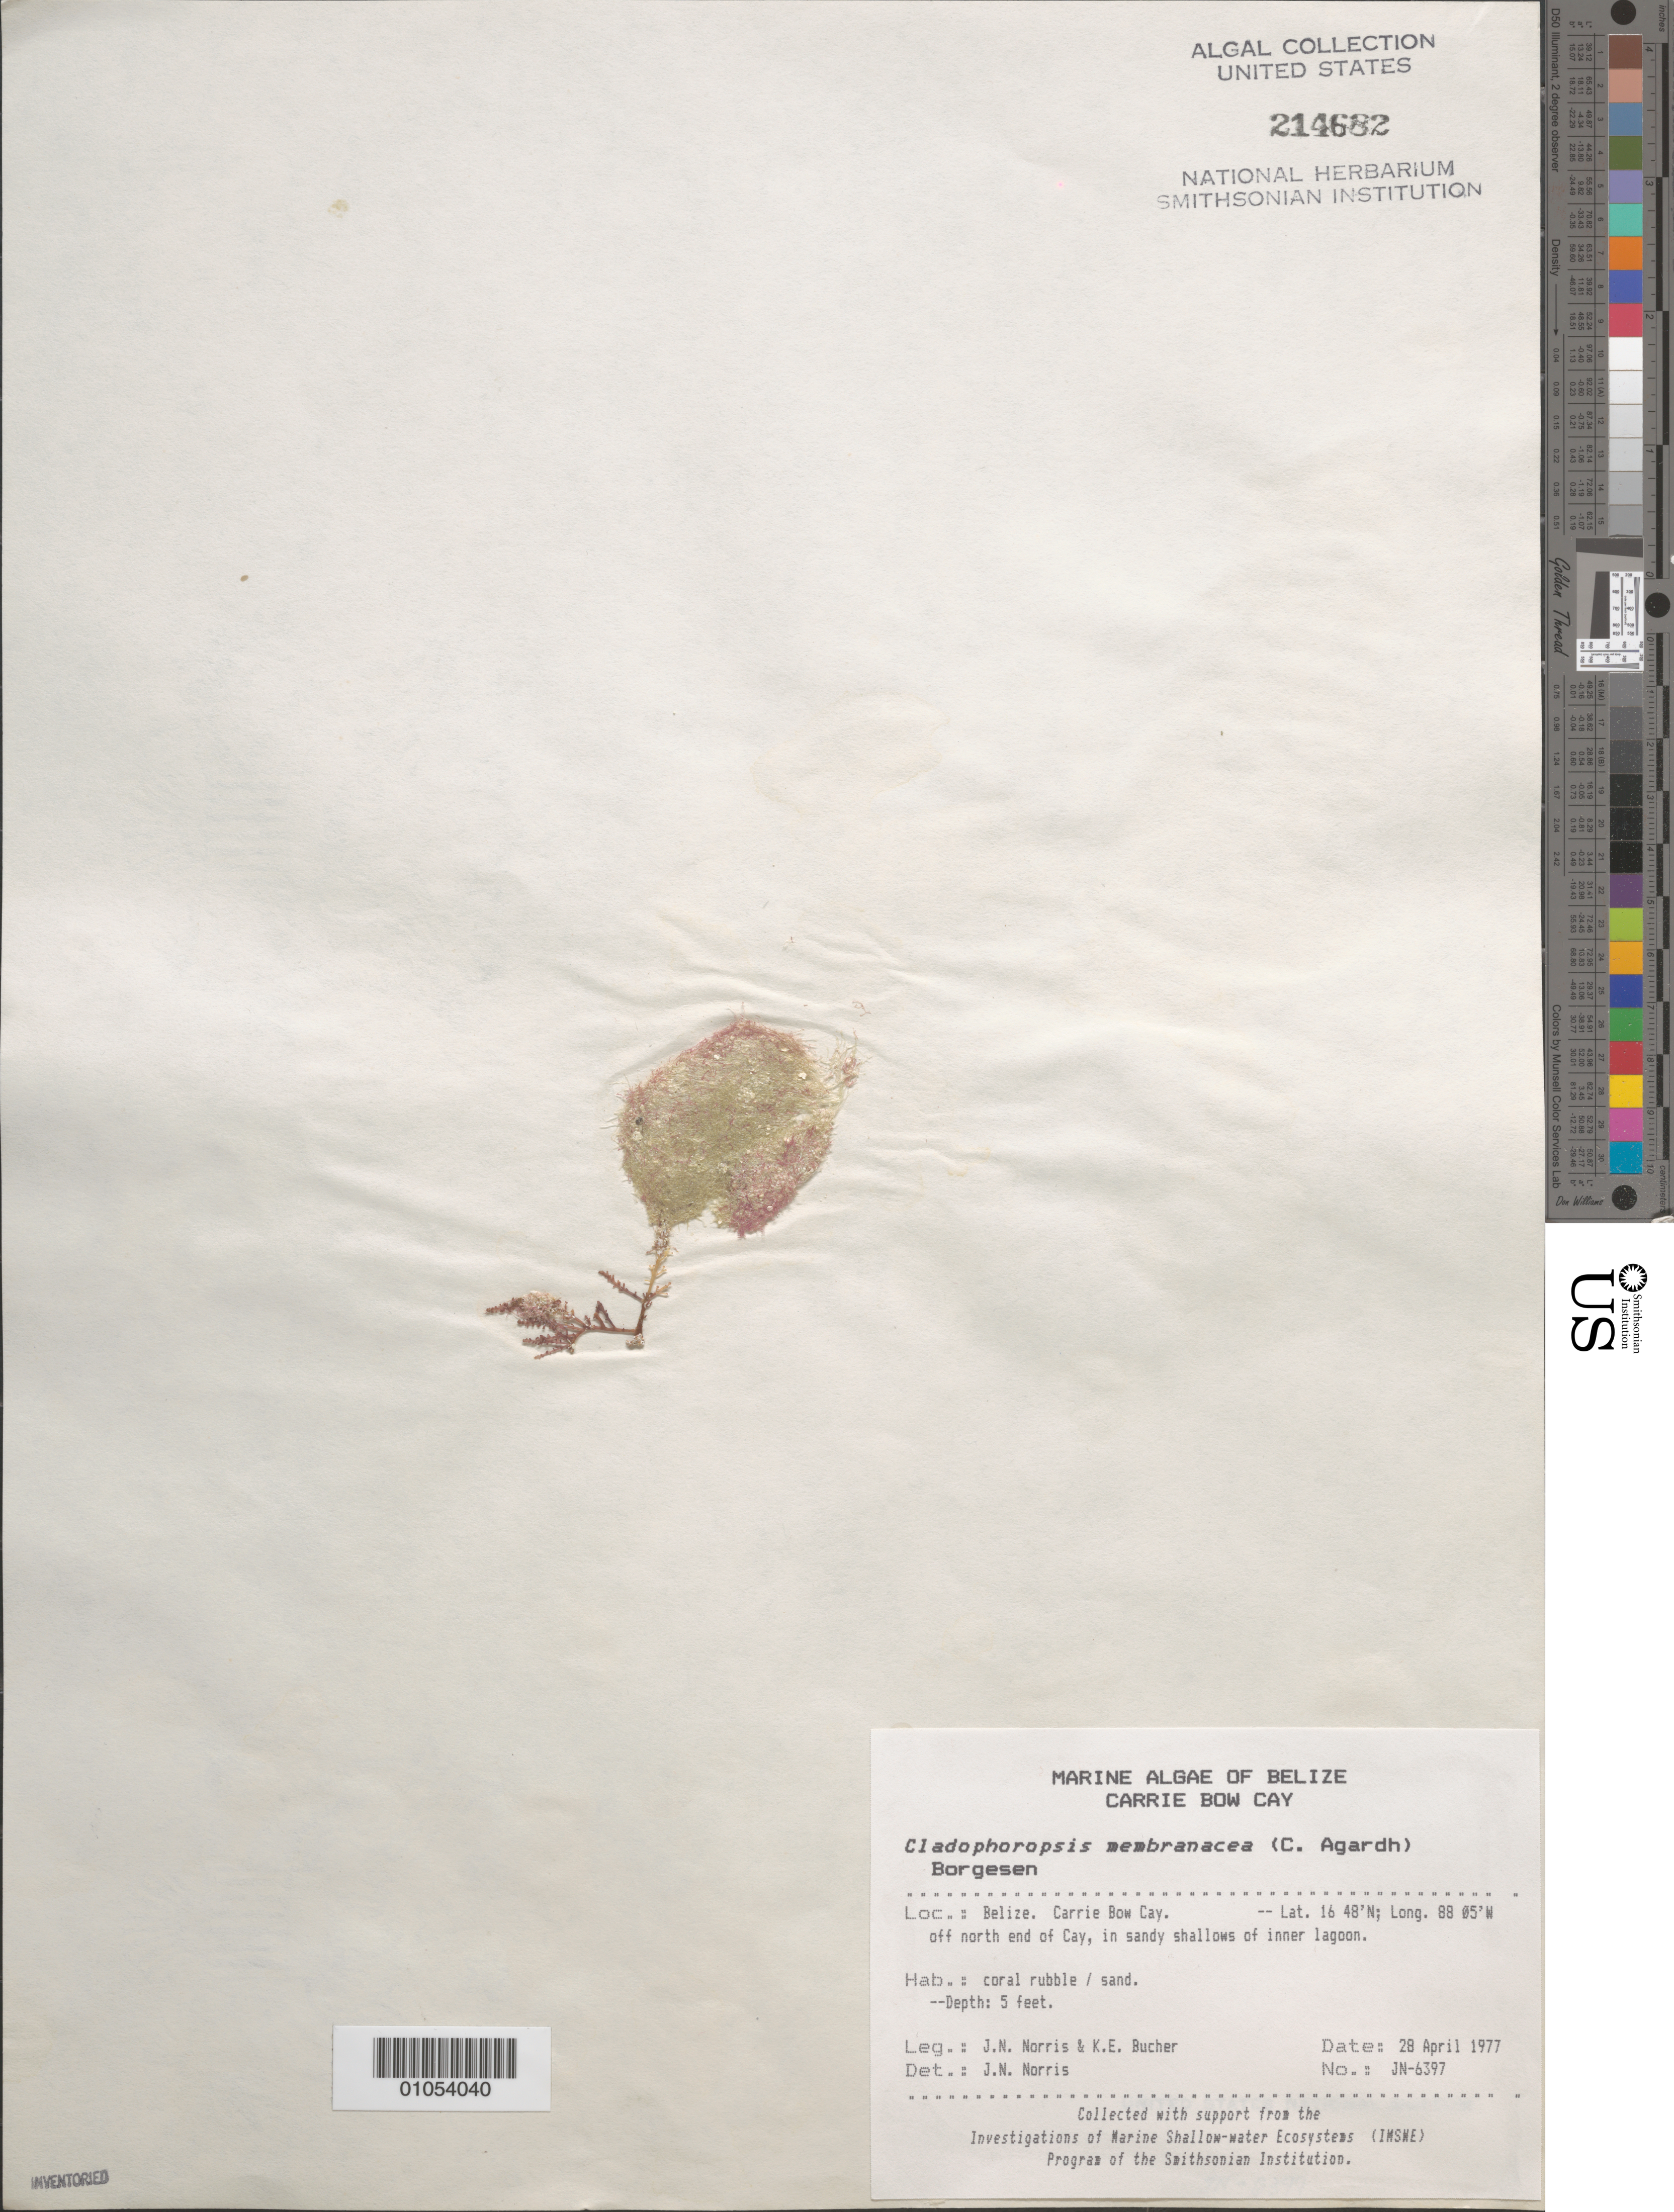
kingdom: Plantae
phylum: Chlorophyta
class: Ulvophyceae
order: Siphonocladales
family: Boodleaceae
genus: Cladophoropsis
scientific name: Cladophoropsis membranacea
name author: (Hofman-Bang) Børgesen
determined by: Norris, James N.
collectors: J. N. Norris & K. E. Bucher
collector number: JN-6397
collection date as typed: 28 Apr 1977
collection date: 1977-04-28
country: Belize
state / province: Stann Creek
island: Carrie Bow Cay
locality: Off north end of the cay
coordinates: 16 48'N, 88 05'W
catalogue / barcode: US 214682